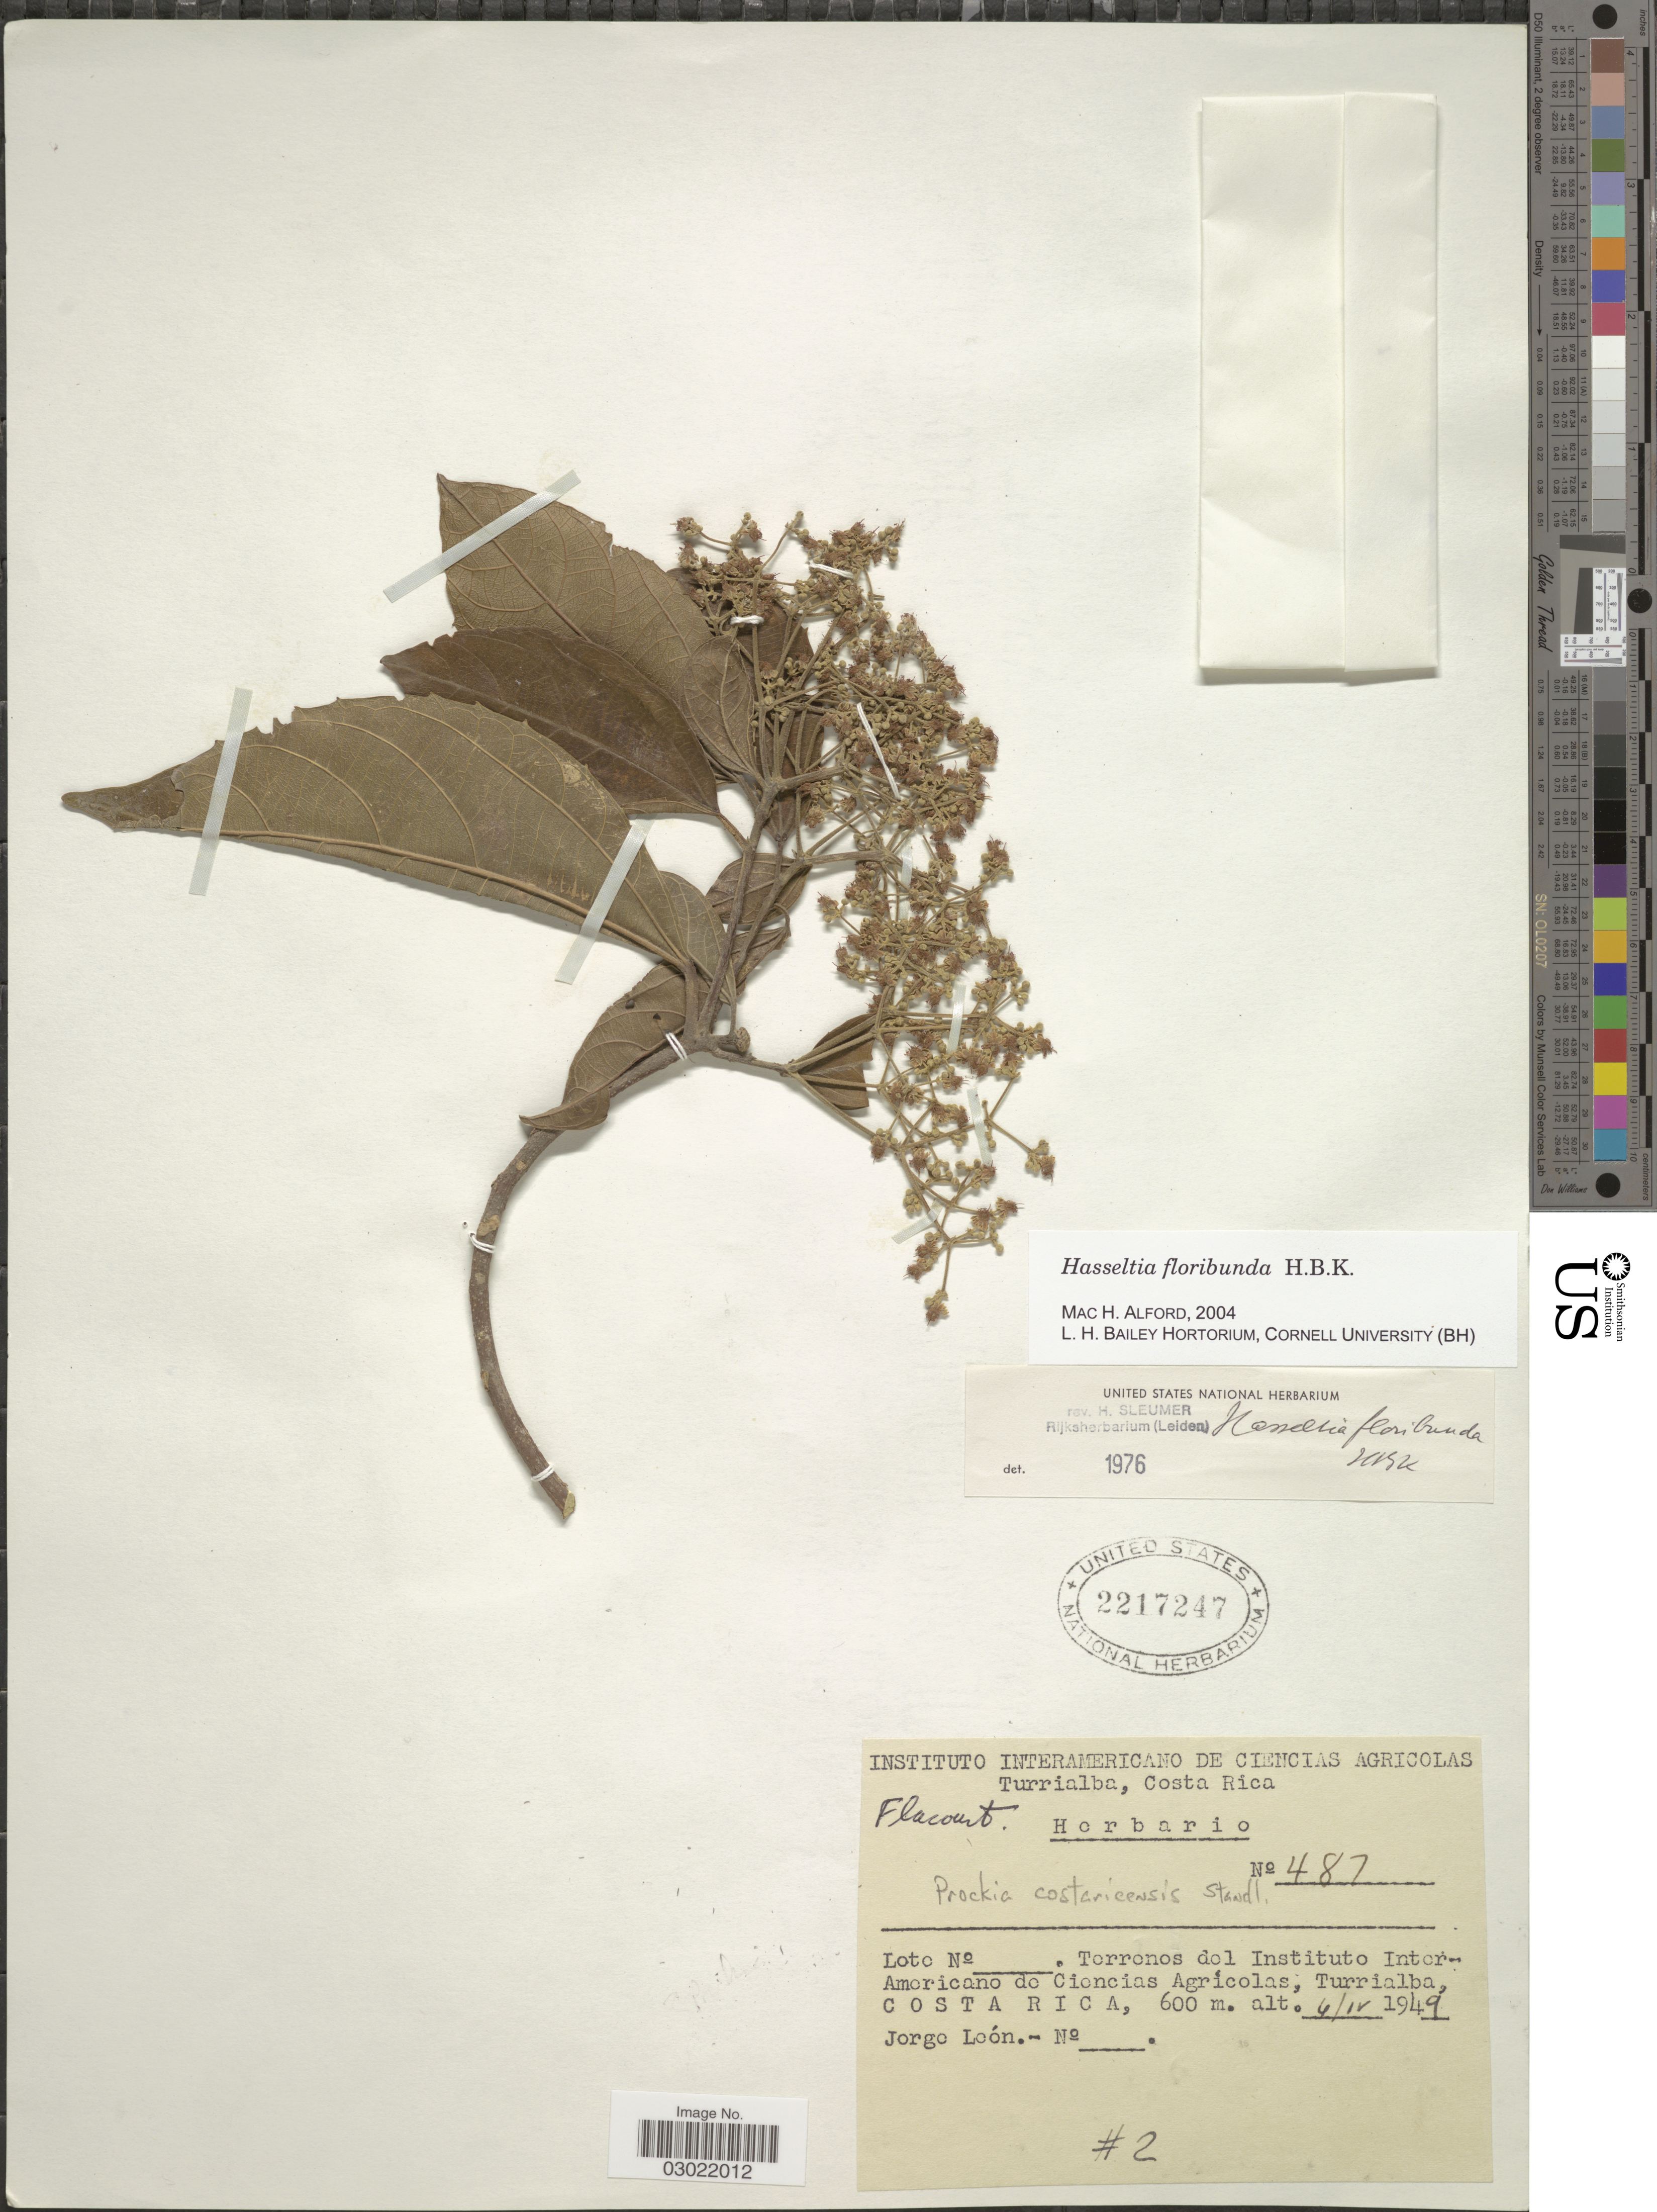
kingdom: Plantae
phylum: Tracheophyta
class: Magnoliopsida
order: Malpighiales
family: Salicaceae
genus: Hasseltia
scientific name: Hasseltia floribunda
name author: Kunth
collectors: J. León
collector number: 2/487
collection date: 1949-04-04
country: Costa Rica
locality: Terrenos del Instituto Inter-Americano de Ciencias Agricolas, Turrialba.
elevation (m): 600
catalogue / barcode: US 2217247